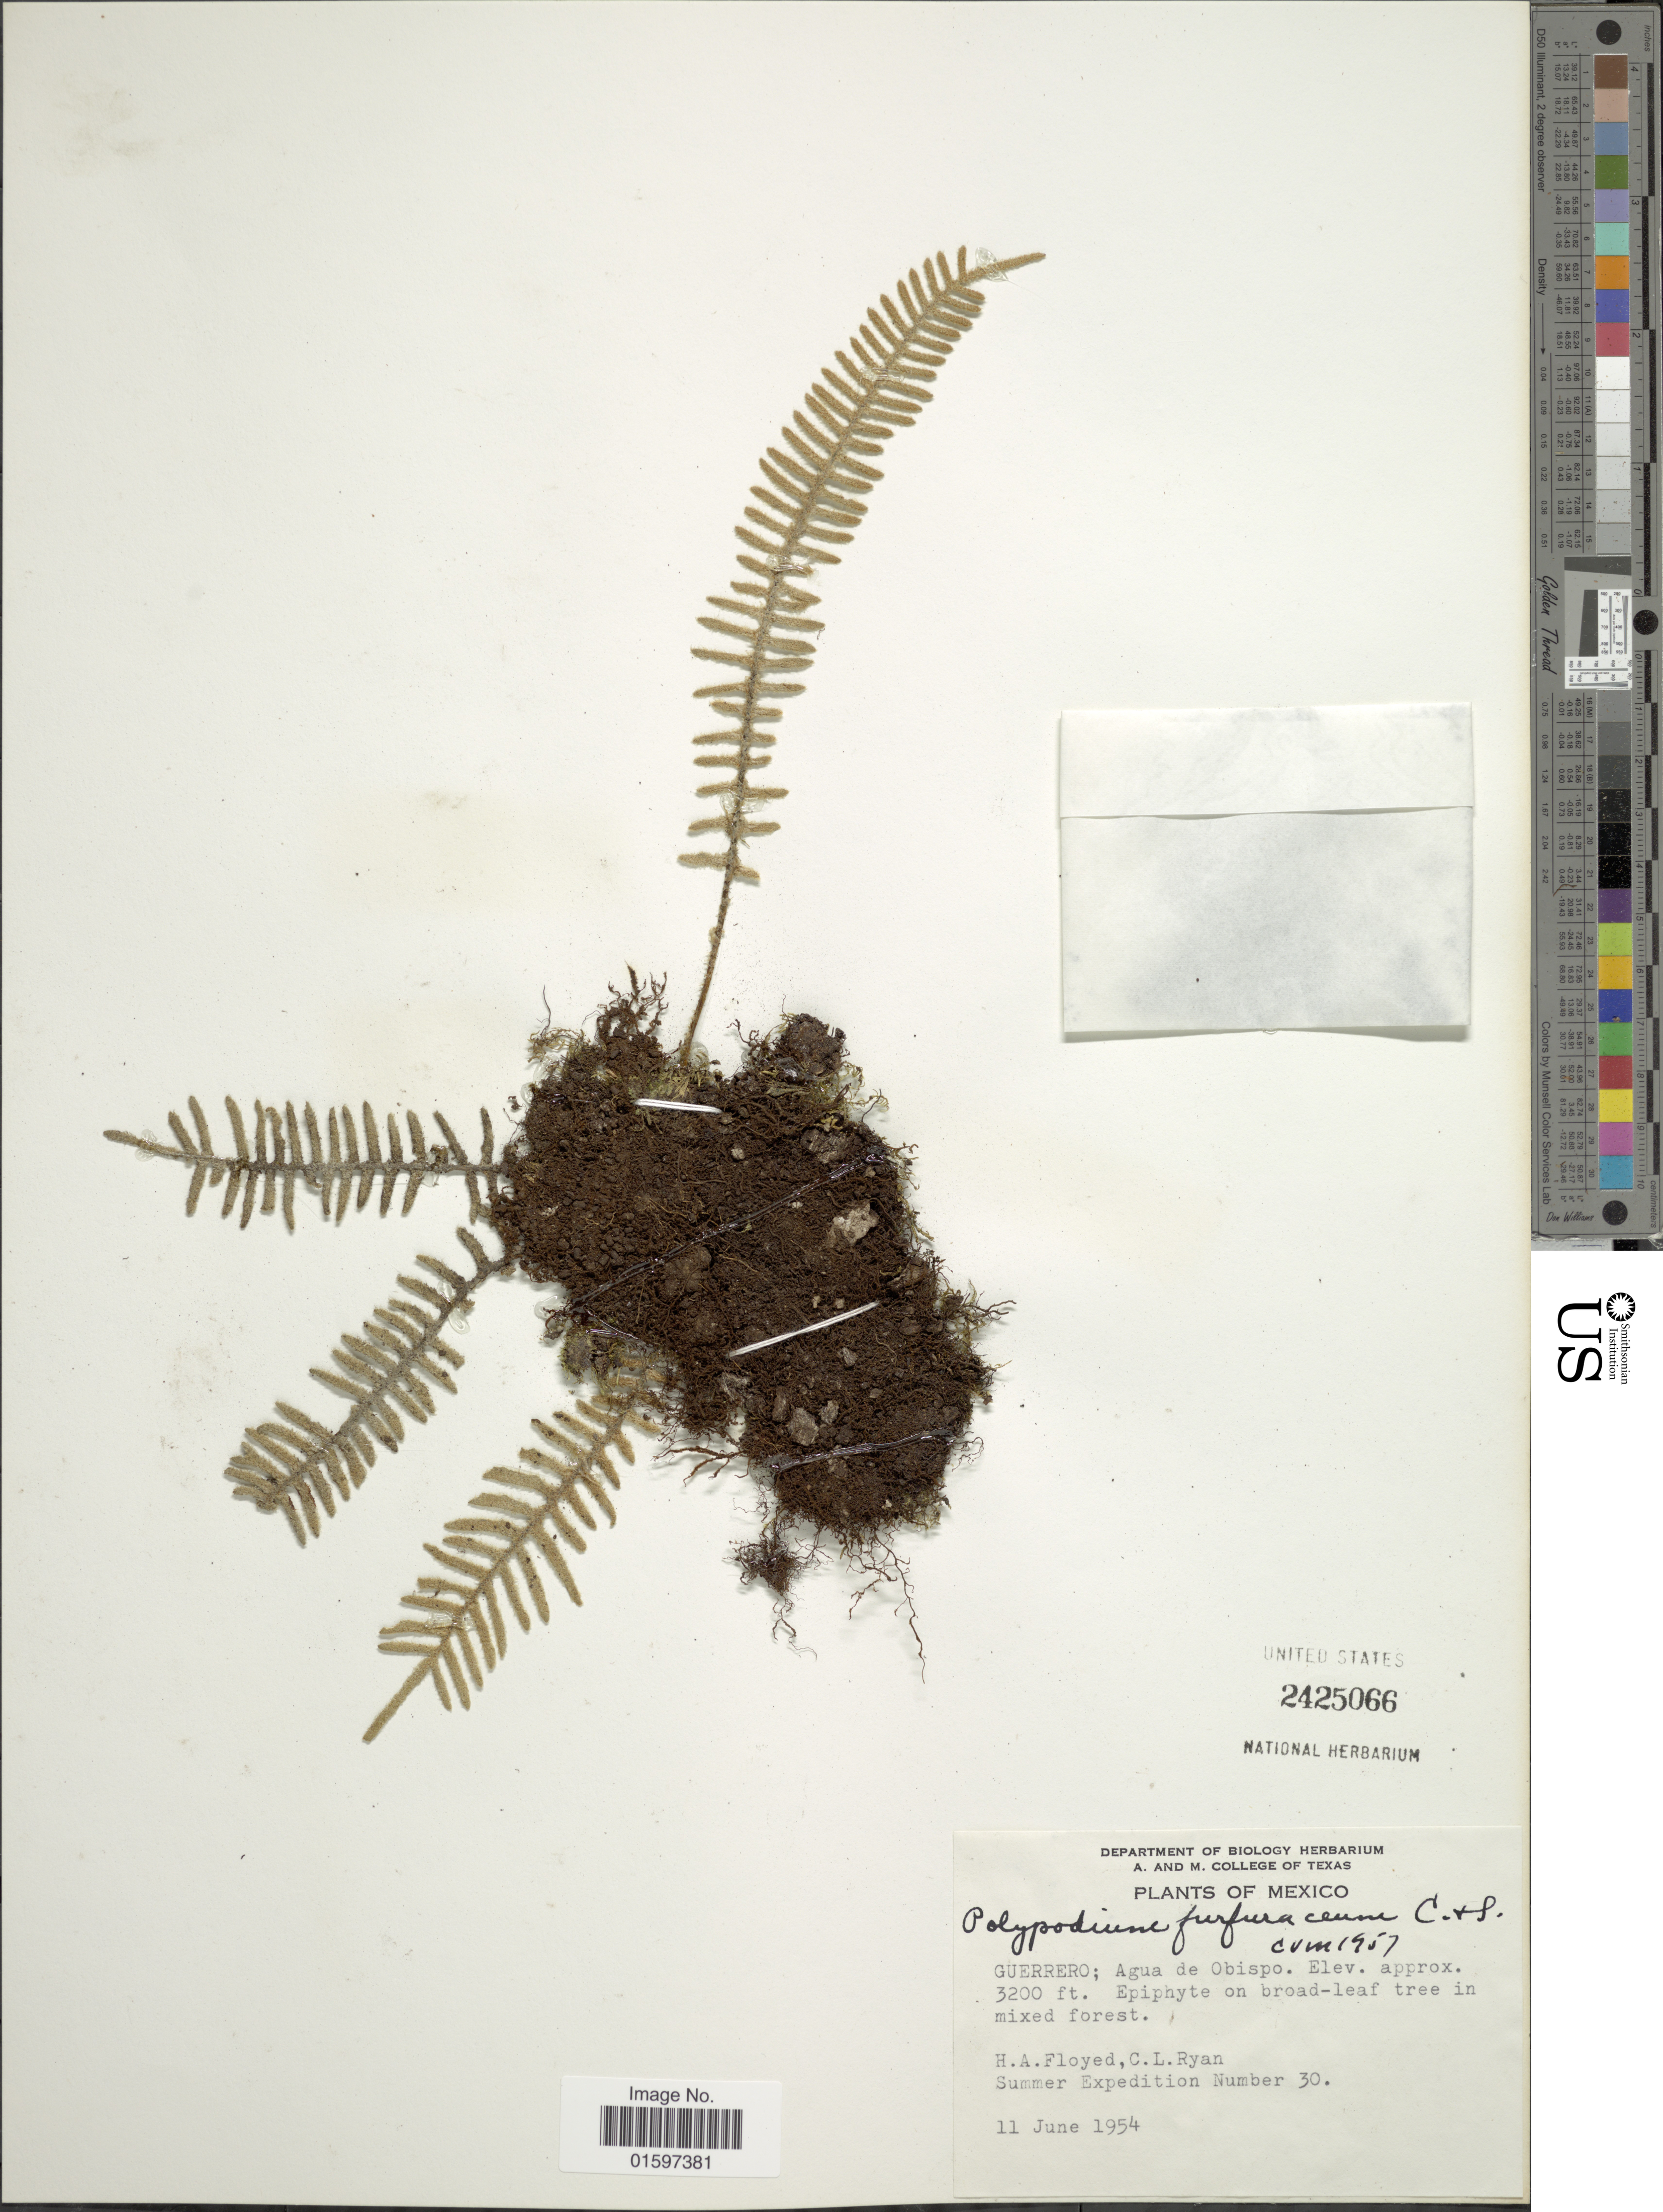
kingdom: Plantae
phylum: Tracheophyta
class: Polypodiopsida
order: Polypodiales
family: Polypodiaceae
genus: Pleopeltis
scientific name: Pleopeltis furfuracea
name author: (Schltdl. & Cham.) A.R. Sm. & Tejero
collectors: H. Floyed & C. Ryan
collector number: Summer Expedition 30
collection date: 1954-06-11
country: Mexico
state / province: Guerrero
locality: Mexico, Agua de Obispo.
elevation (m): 975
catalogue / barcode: US 2425066